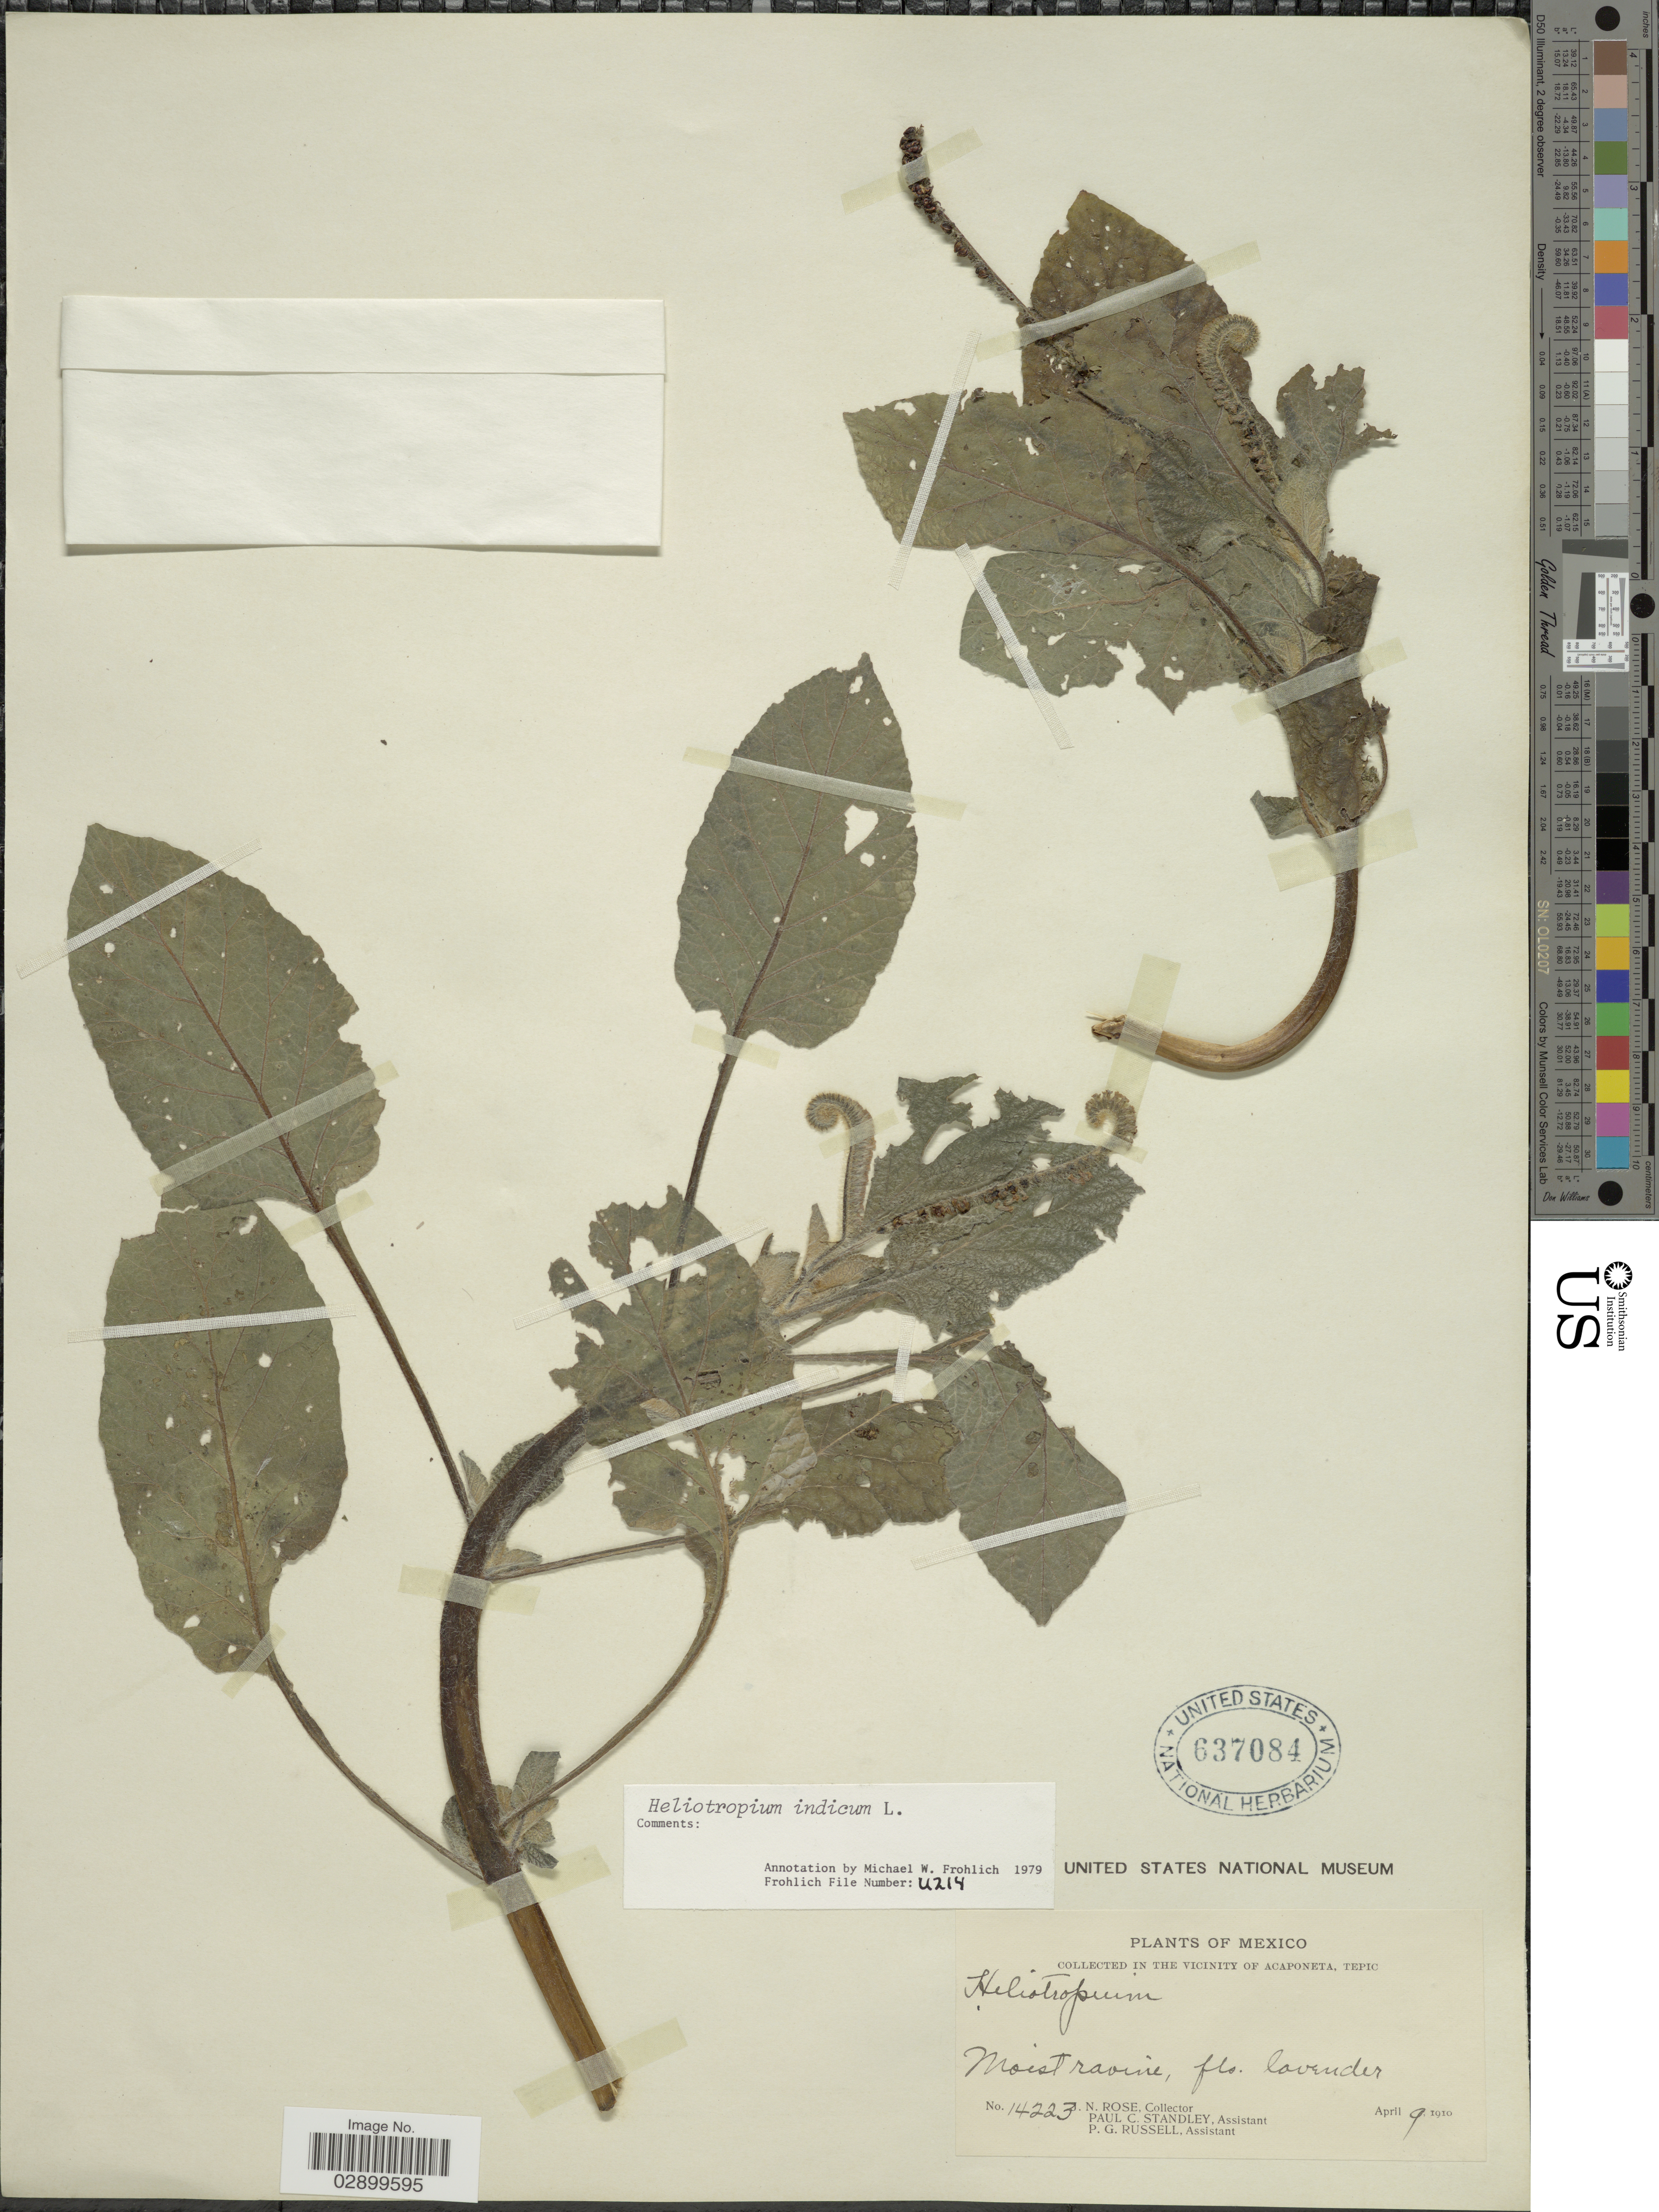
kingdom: Plantae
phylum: Tracheophyta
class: Magnoliopsida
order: Boraginales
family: Heliotropiaceae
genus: Heliotropium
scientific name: Heliotropium indicum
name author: L.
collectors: J. N. Rose, P. C. Standley & P. G. Russell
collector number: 14223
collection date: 1910-04-09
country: Mexico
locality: In the vicinity of Acaponeta, Tepic.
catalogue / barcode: US 637084